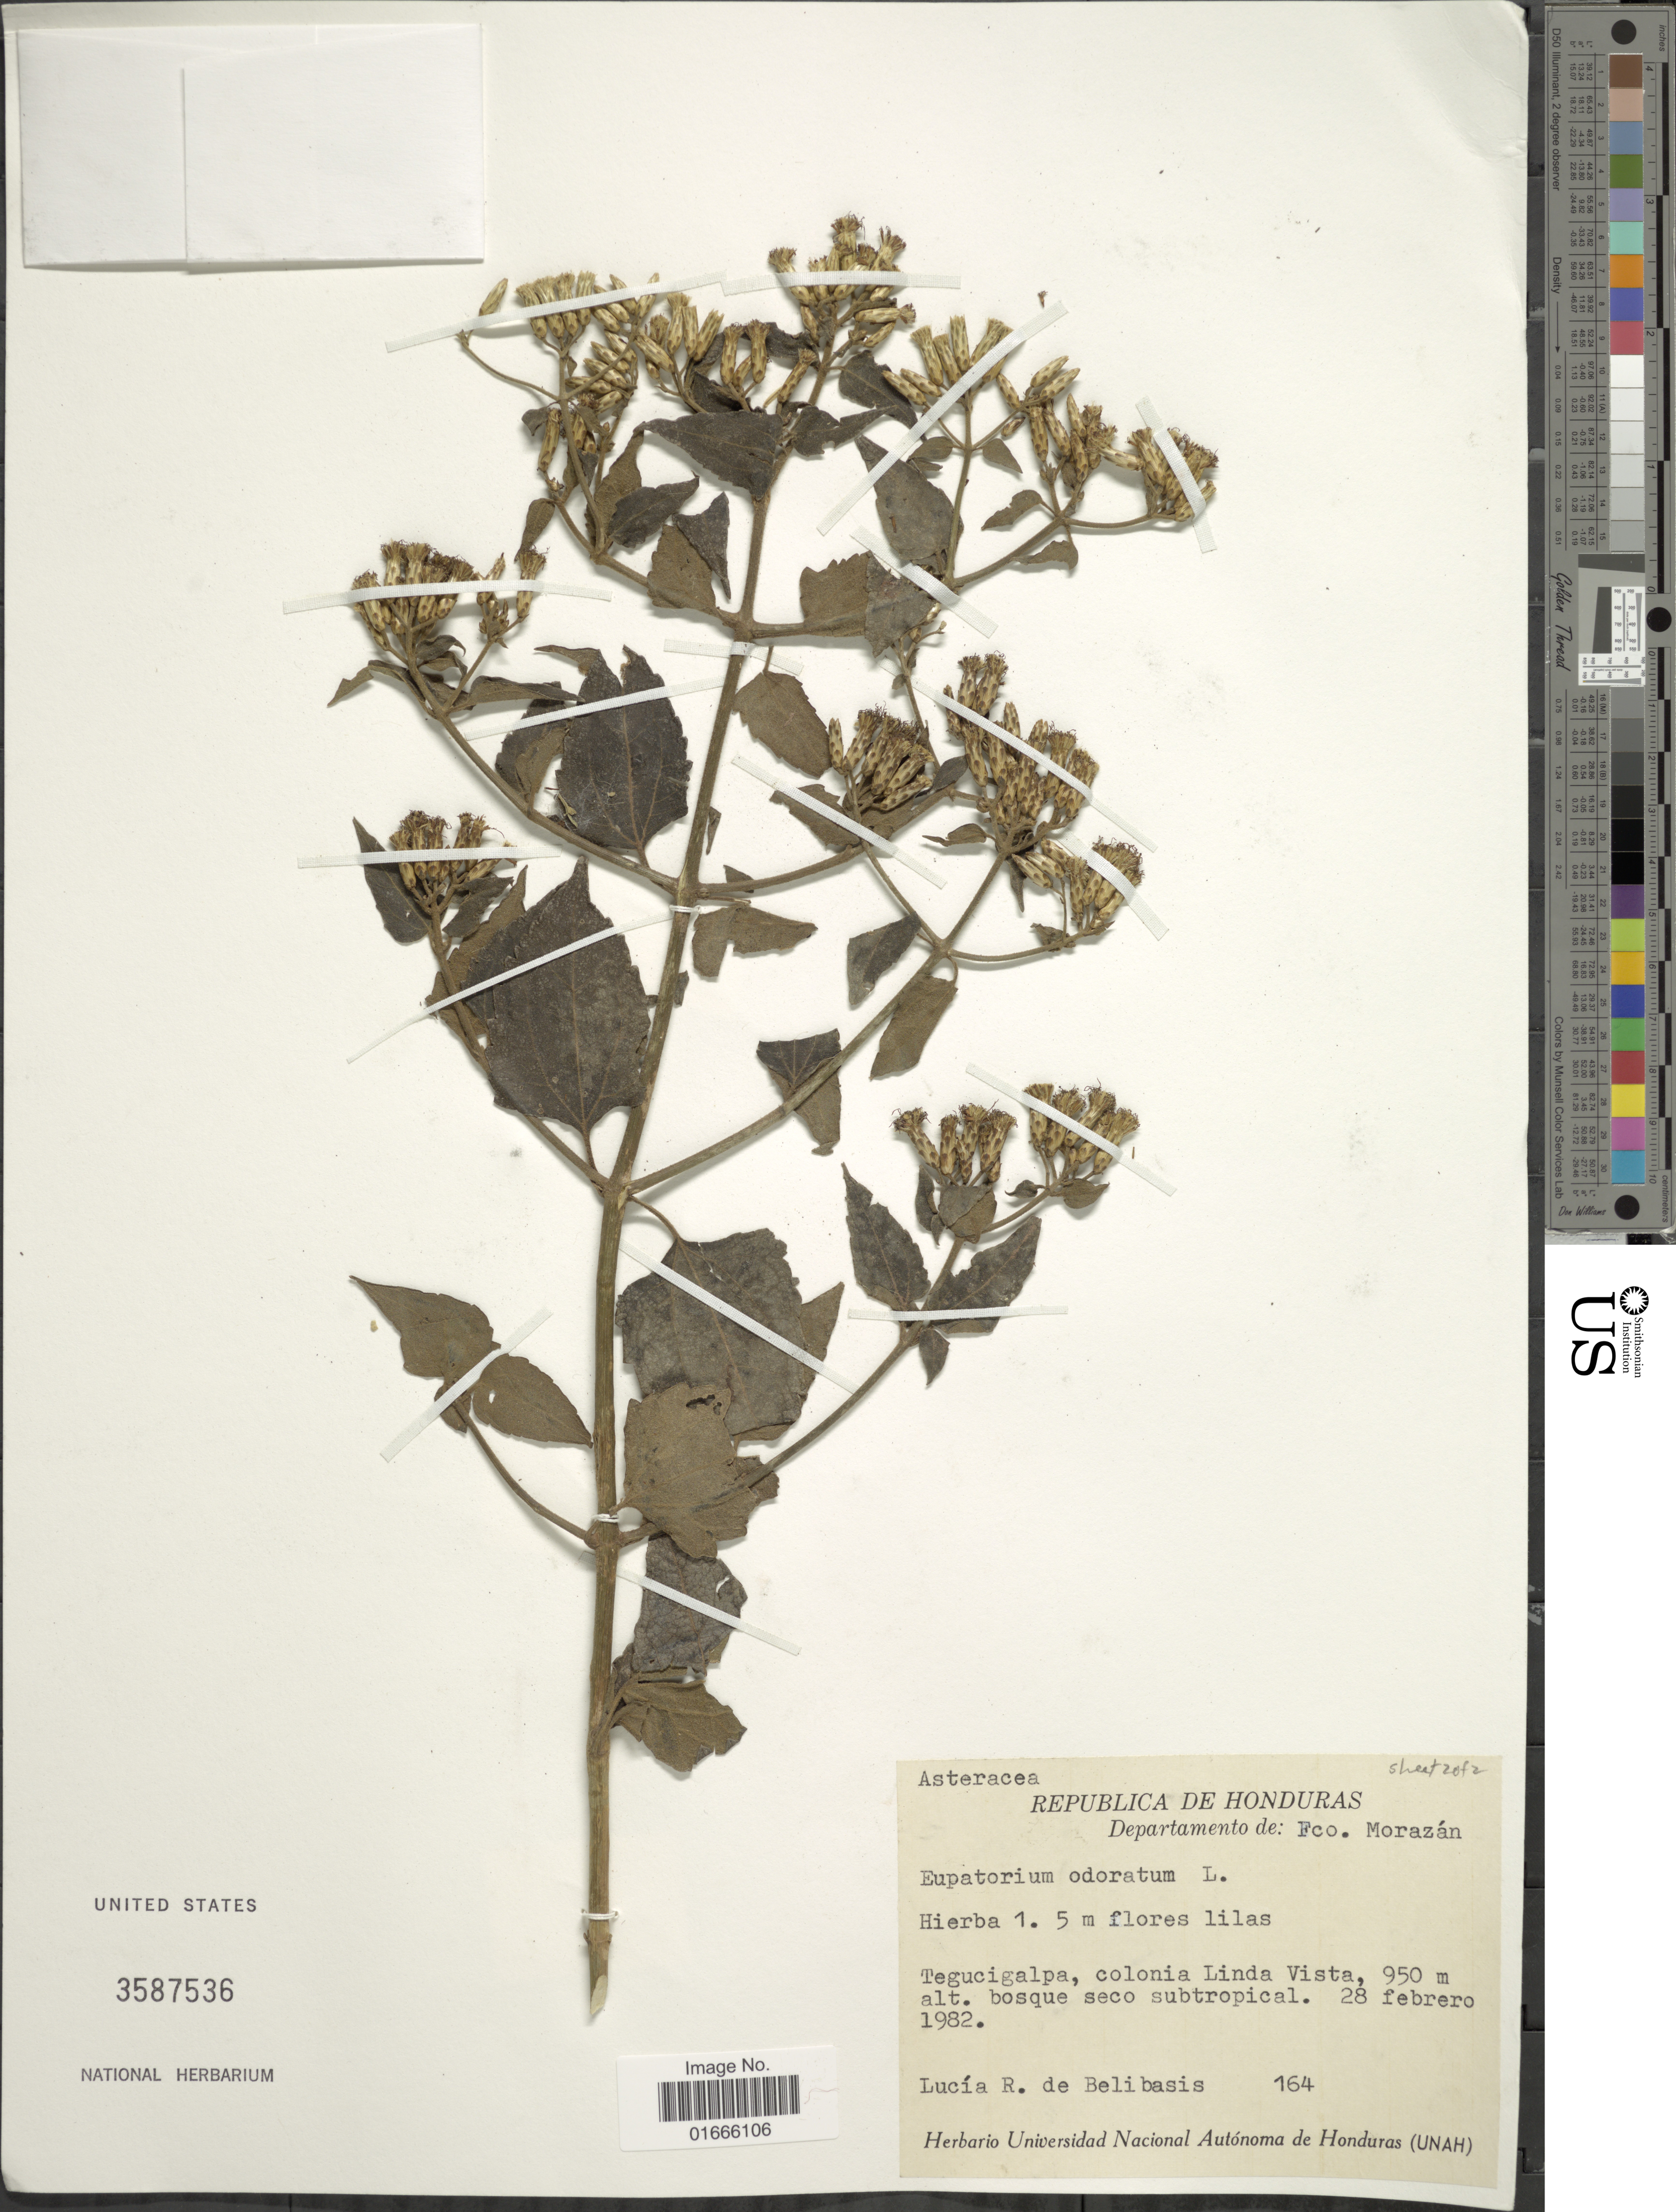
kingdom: Plantae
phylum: Tracheophyta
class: Magnoliopsida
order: Asterales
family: Asteraceae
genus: Chromolaena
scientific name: Chromolaena odorata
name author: (L.) R.M. King & H. Rob.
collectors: L. De Belibasis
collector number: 164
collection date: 1982-02-28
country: Honduras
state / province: Fco. Morazán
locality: Tegucigalpa, colonia Linda Vista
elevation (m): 950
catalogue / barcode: US 3587536